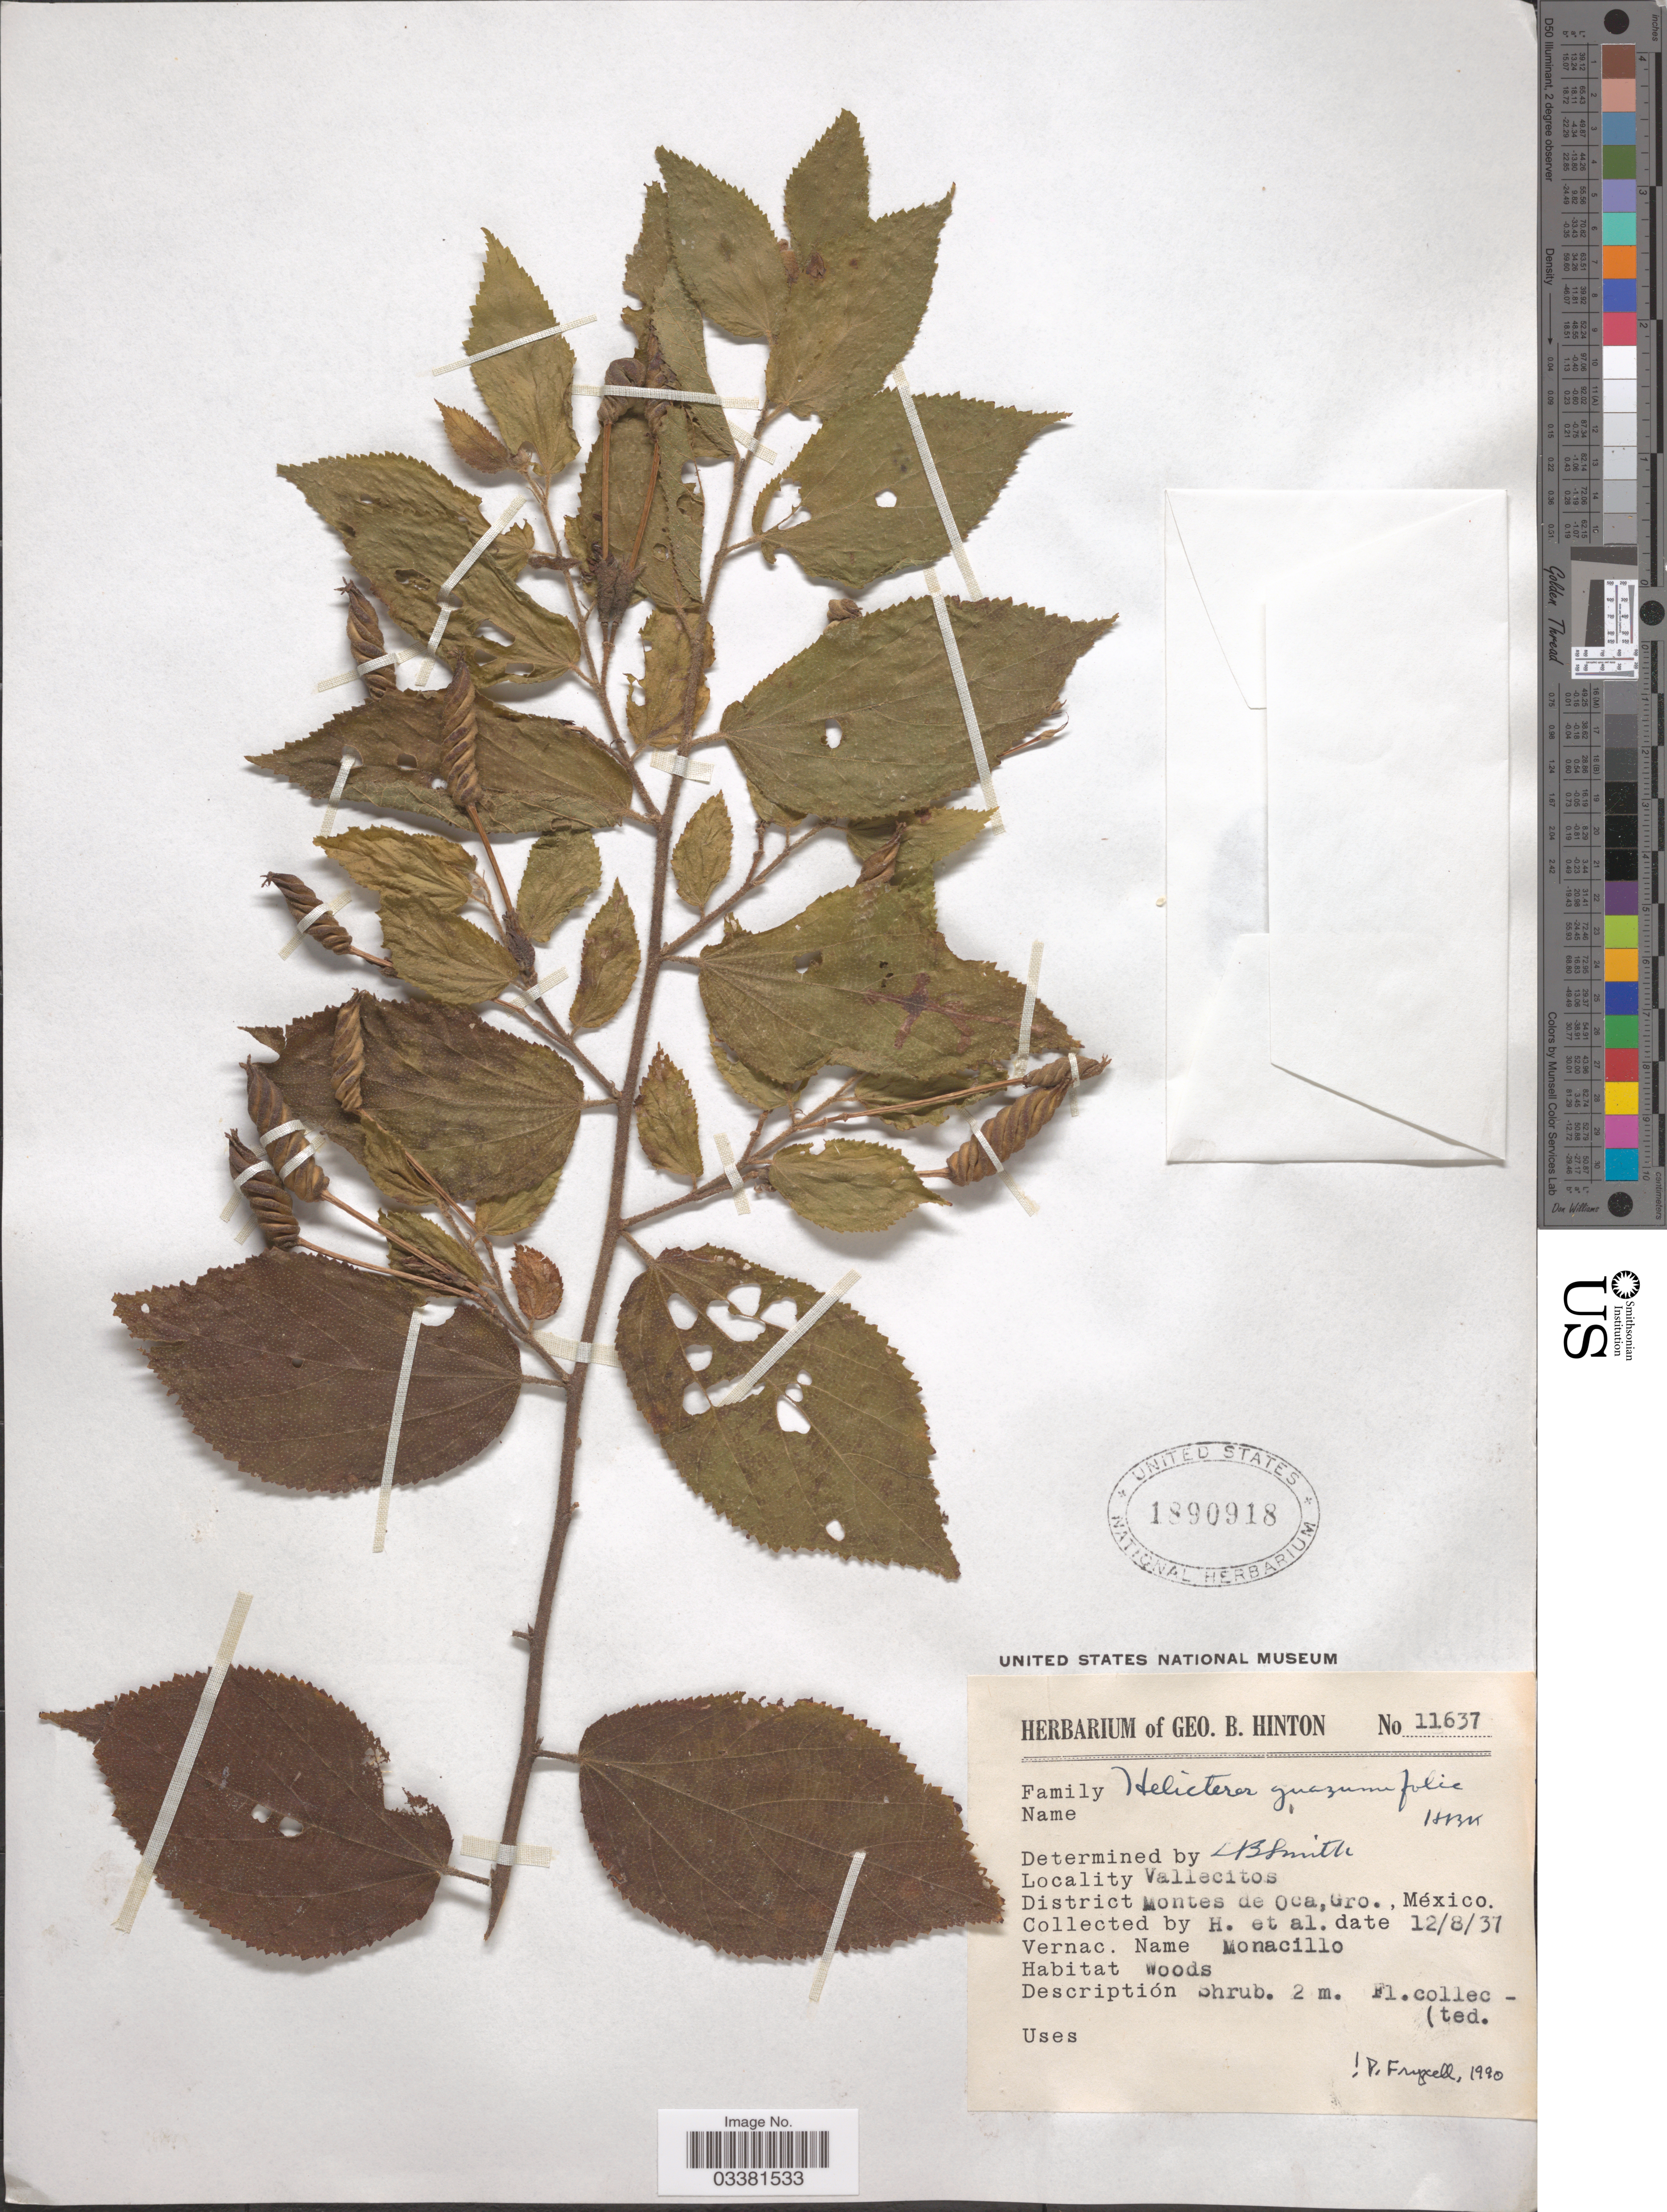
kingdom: Plantae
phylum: Tracheophyta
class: Magnoliopsida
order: Malvales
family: Malvaceae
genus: Helicteres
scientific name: Helicteres guazumifolia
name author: Kunth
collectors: G. B. Hinton & et al.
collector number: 11637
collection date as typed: Transcribed d/m/y: 12/8/37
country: Mexico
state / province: Guerrero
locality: Vallecitos. District Montes de Oca.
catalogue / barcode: US 1890918